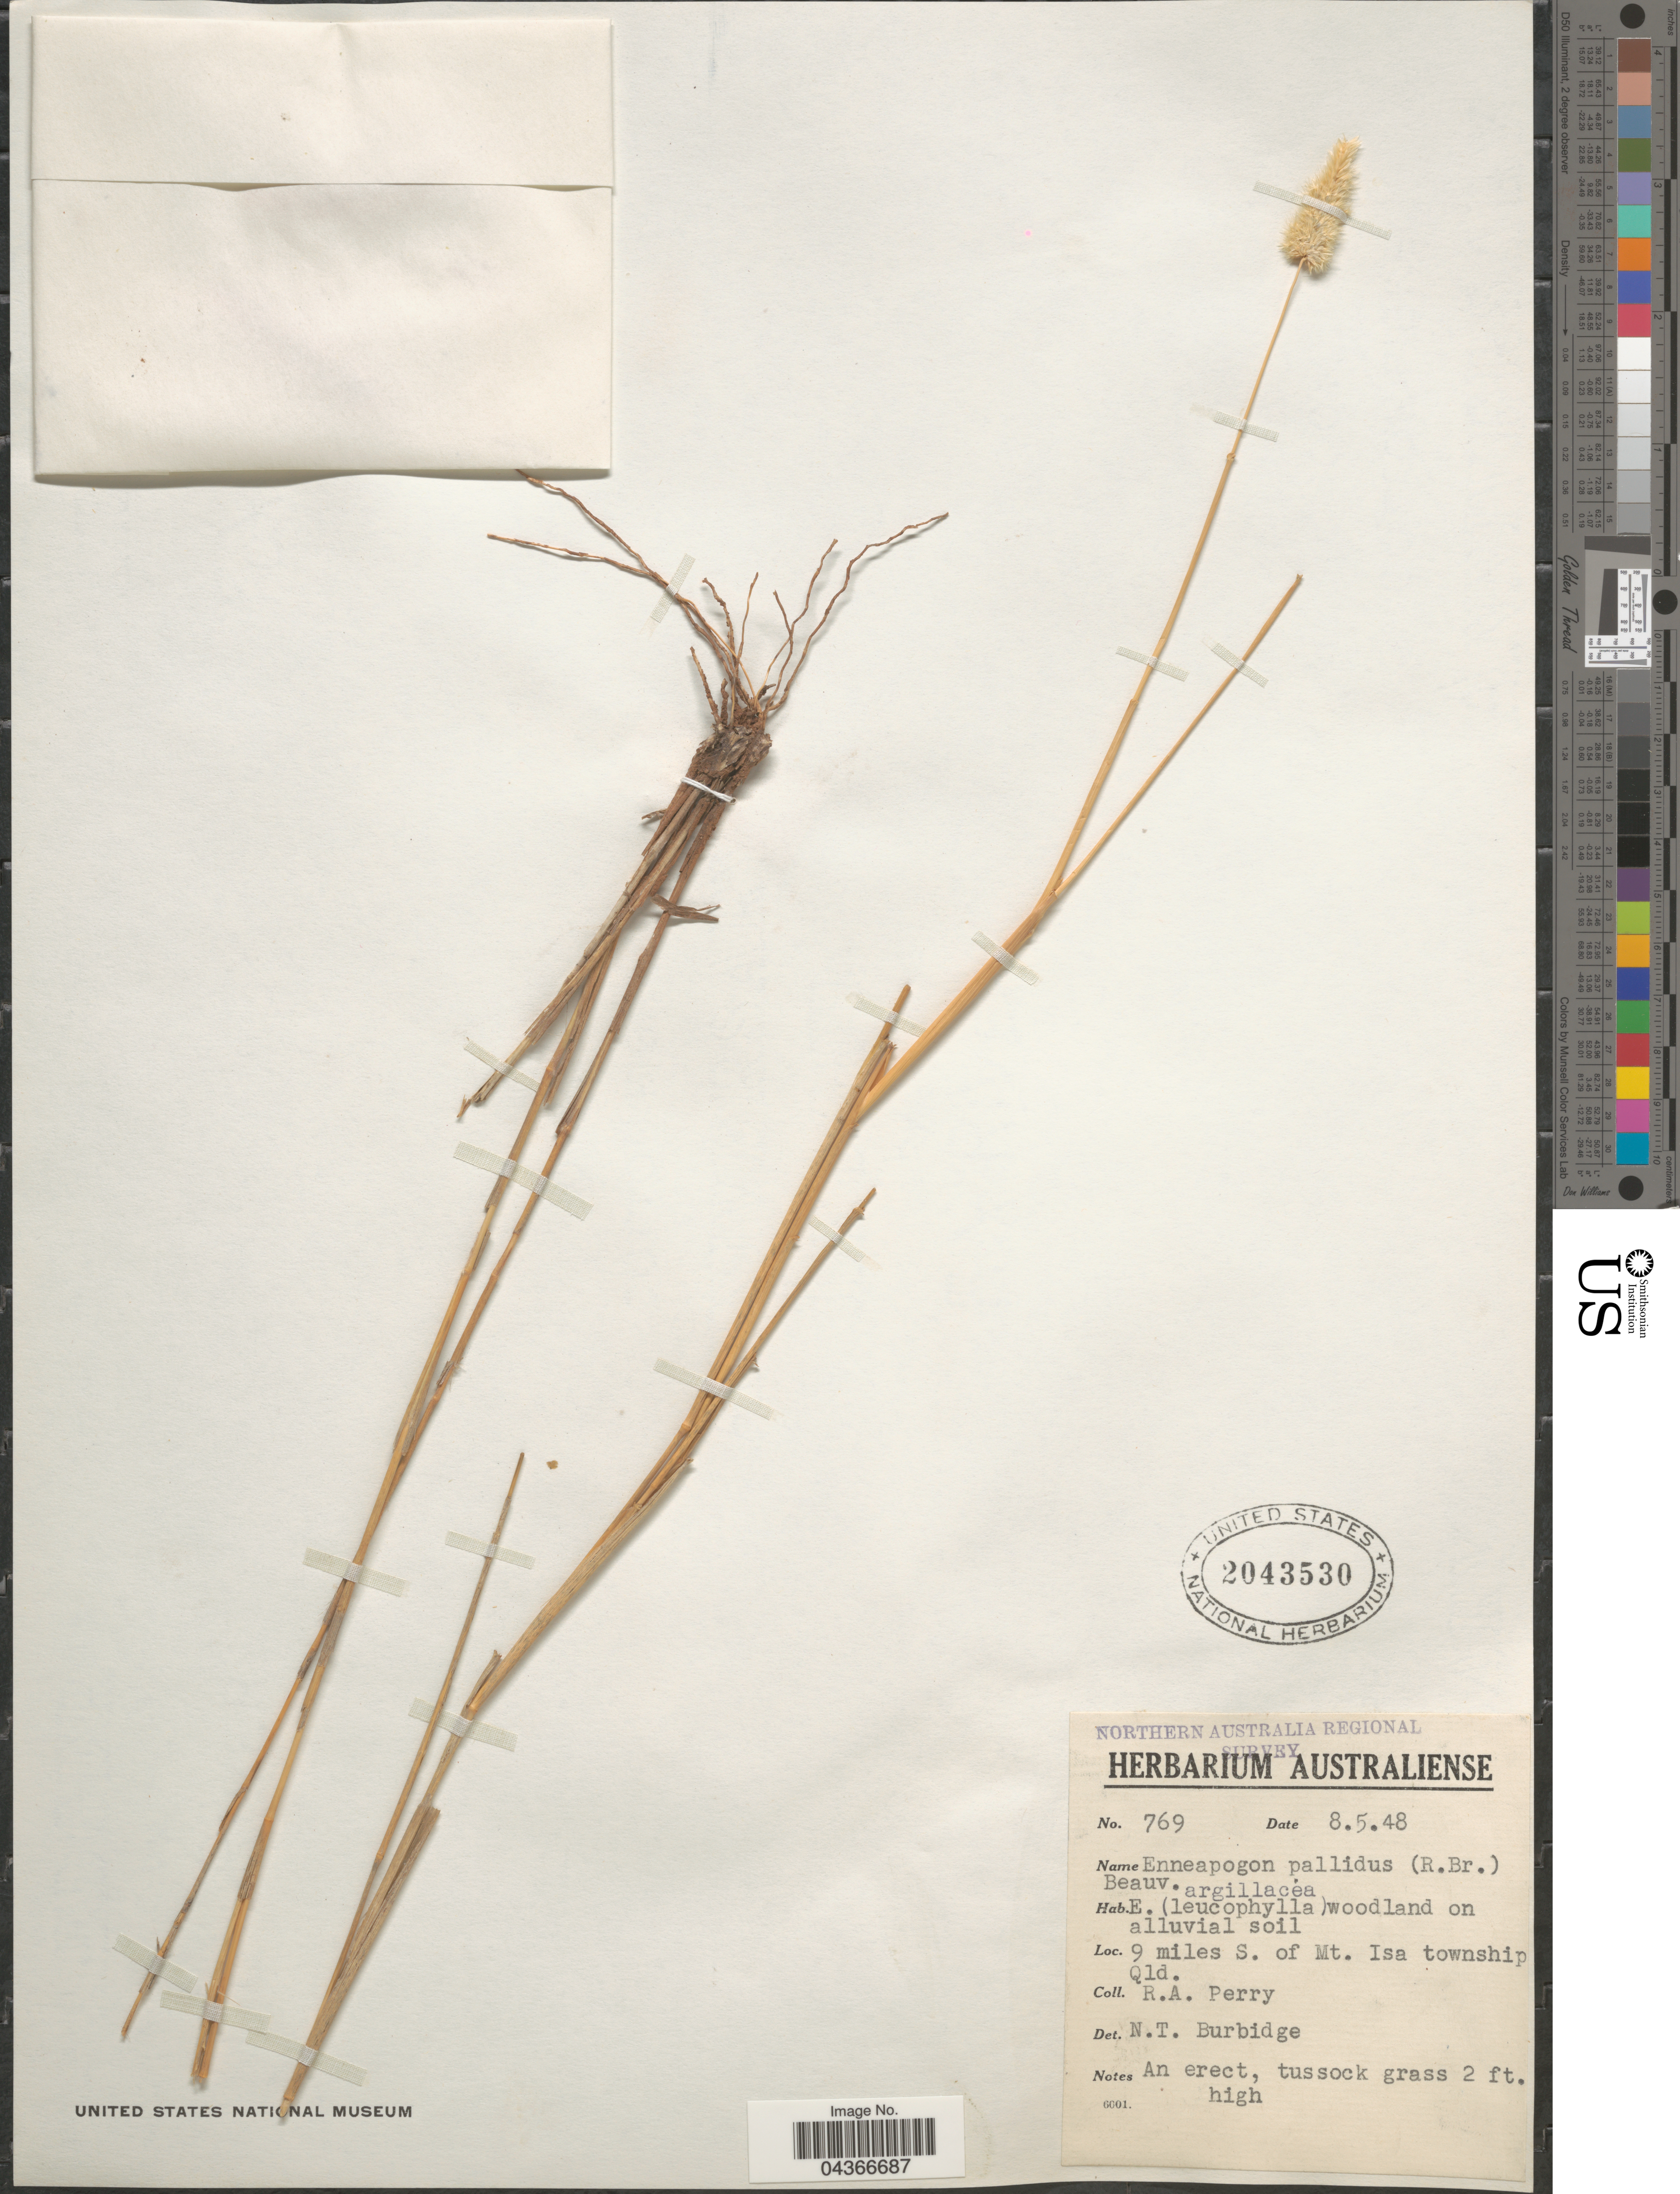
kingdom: Plantae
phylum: Tracheophyta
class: Liliopsida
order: Poales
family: Poaceae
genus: Enneapogon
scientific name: Enneapogon pallidus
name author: (R. Br.) P. Beauv.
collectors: Perry, R. A.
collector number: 769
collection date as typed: Transcribed d/m/y: 8/5/48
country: Australia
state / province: Queensland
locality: Northern Australia Regional Survey. 9 miles S. of Mt. Isa township.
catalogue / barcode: US 2043530